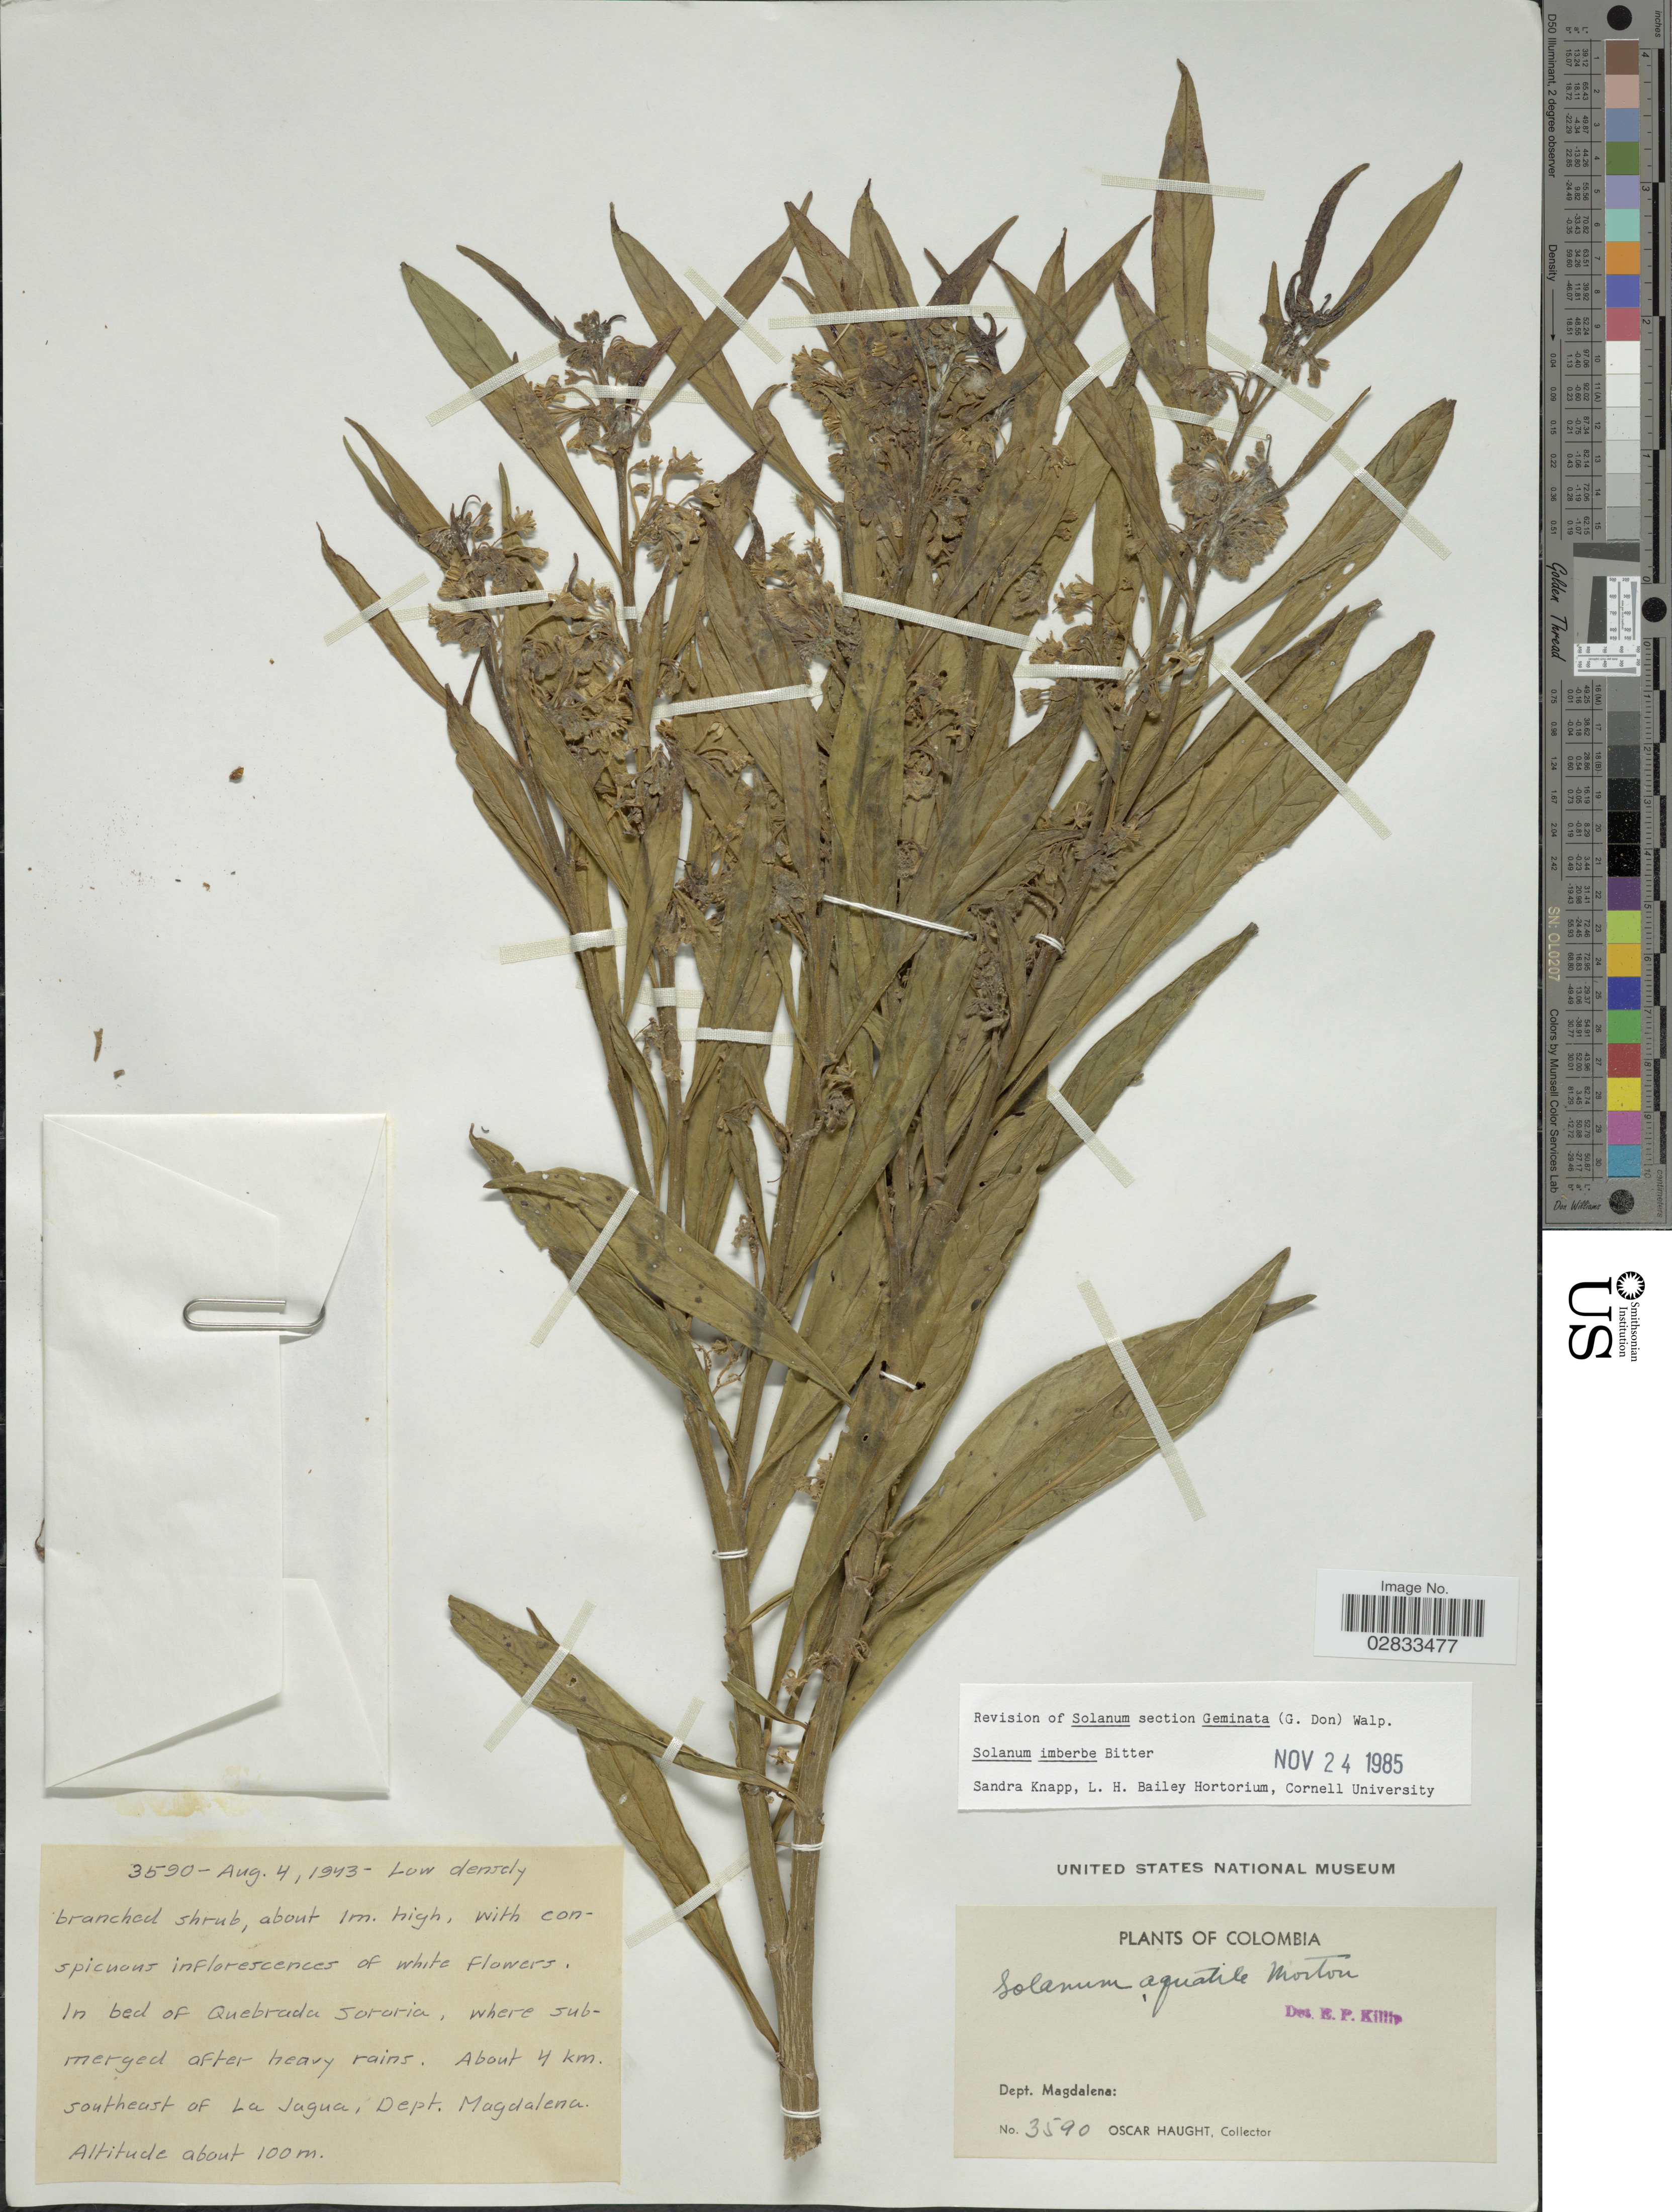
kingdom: Plantae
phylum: Tracheophyta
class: Magnoliopsida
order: Solanales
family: Solanaceae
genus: Solanum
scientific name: Solanum imberbe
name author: Bitter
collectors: O. Haught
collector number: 3590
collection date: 1943-08-04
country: Colombia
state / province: Magdalena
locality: About 4 km. southeast of La Jagua, Dept. Magdalena.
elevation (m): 100